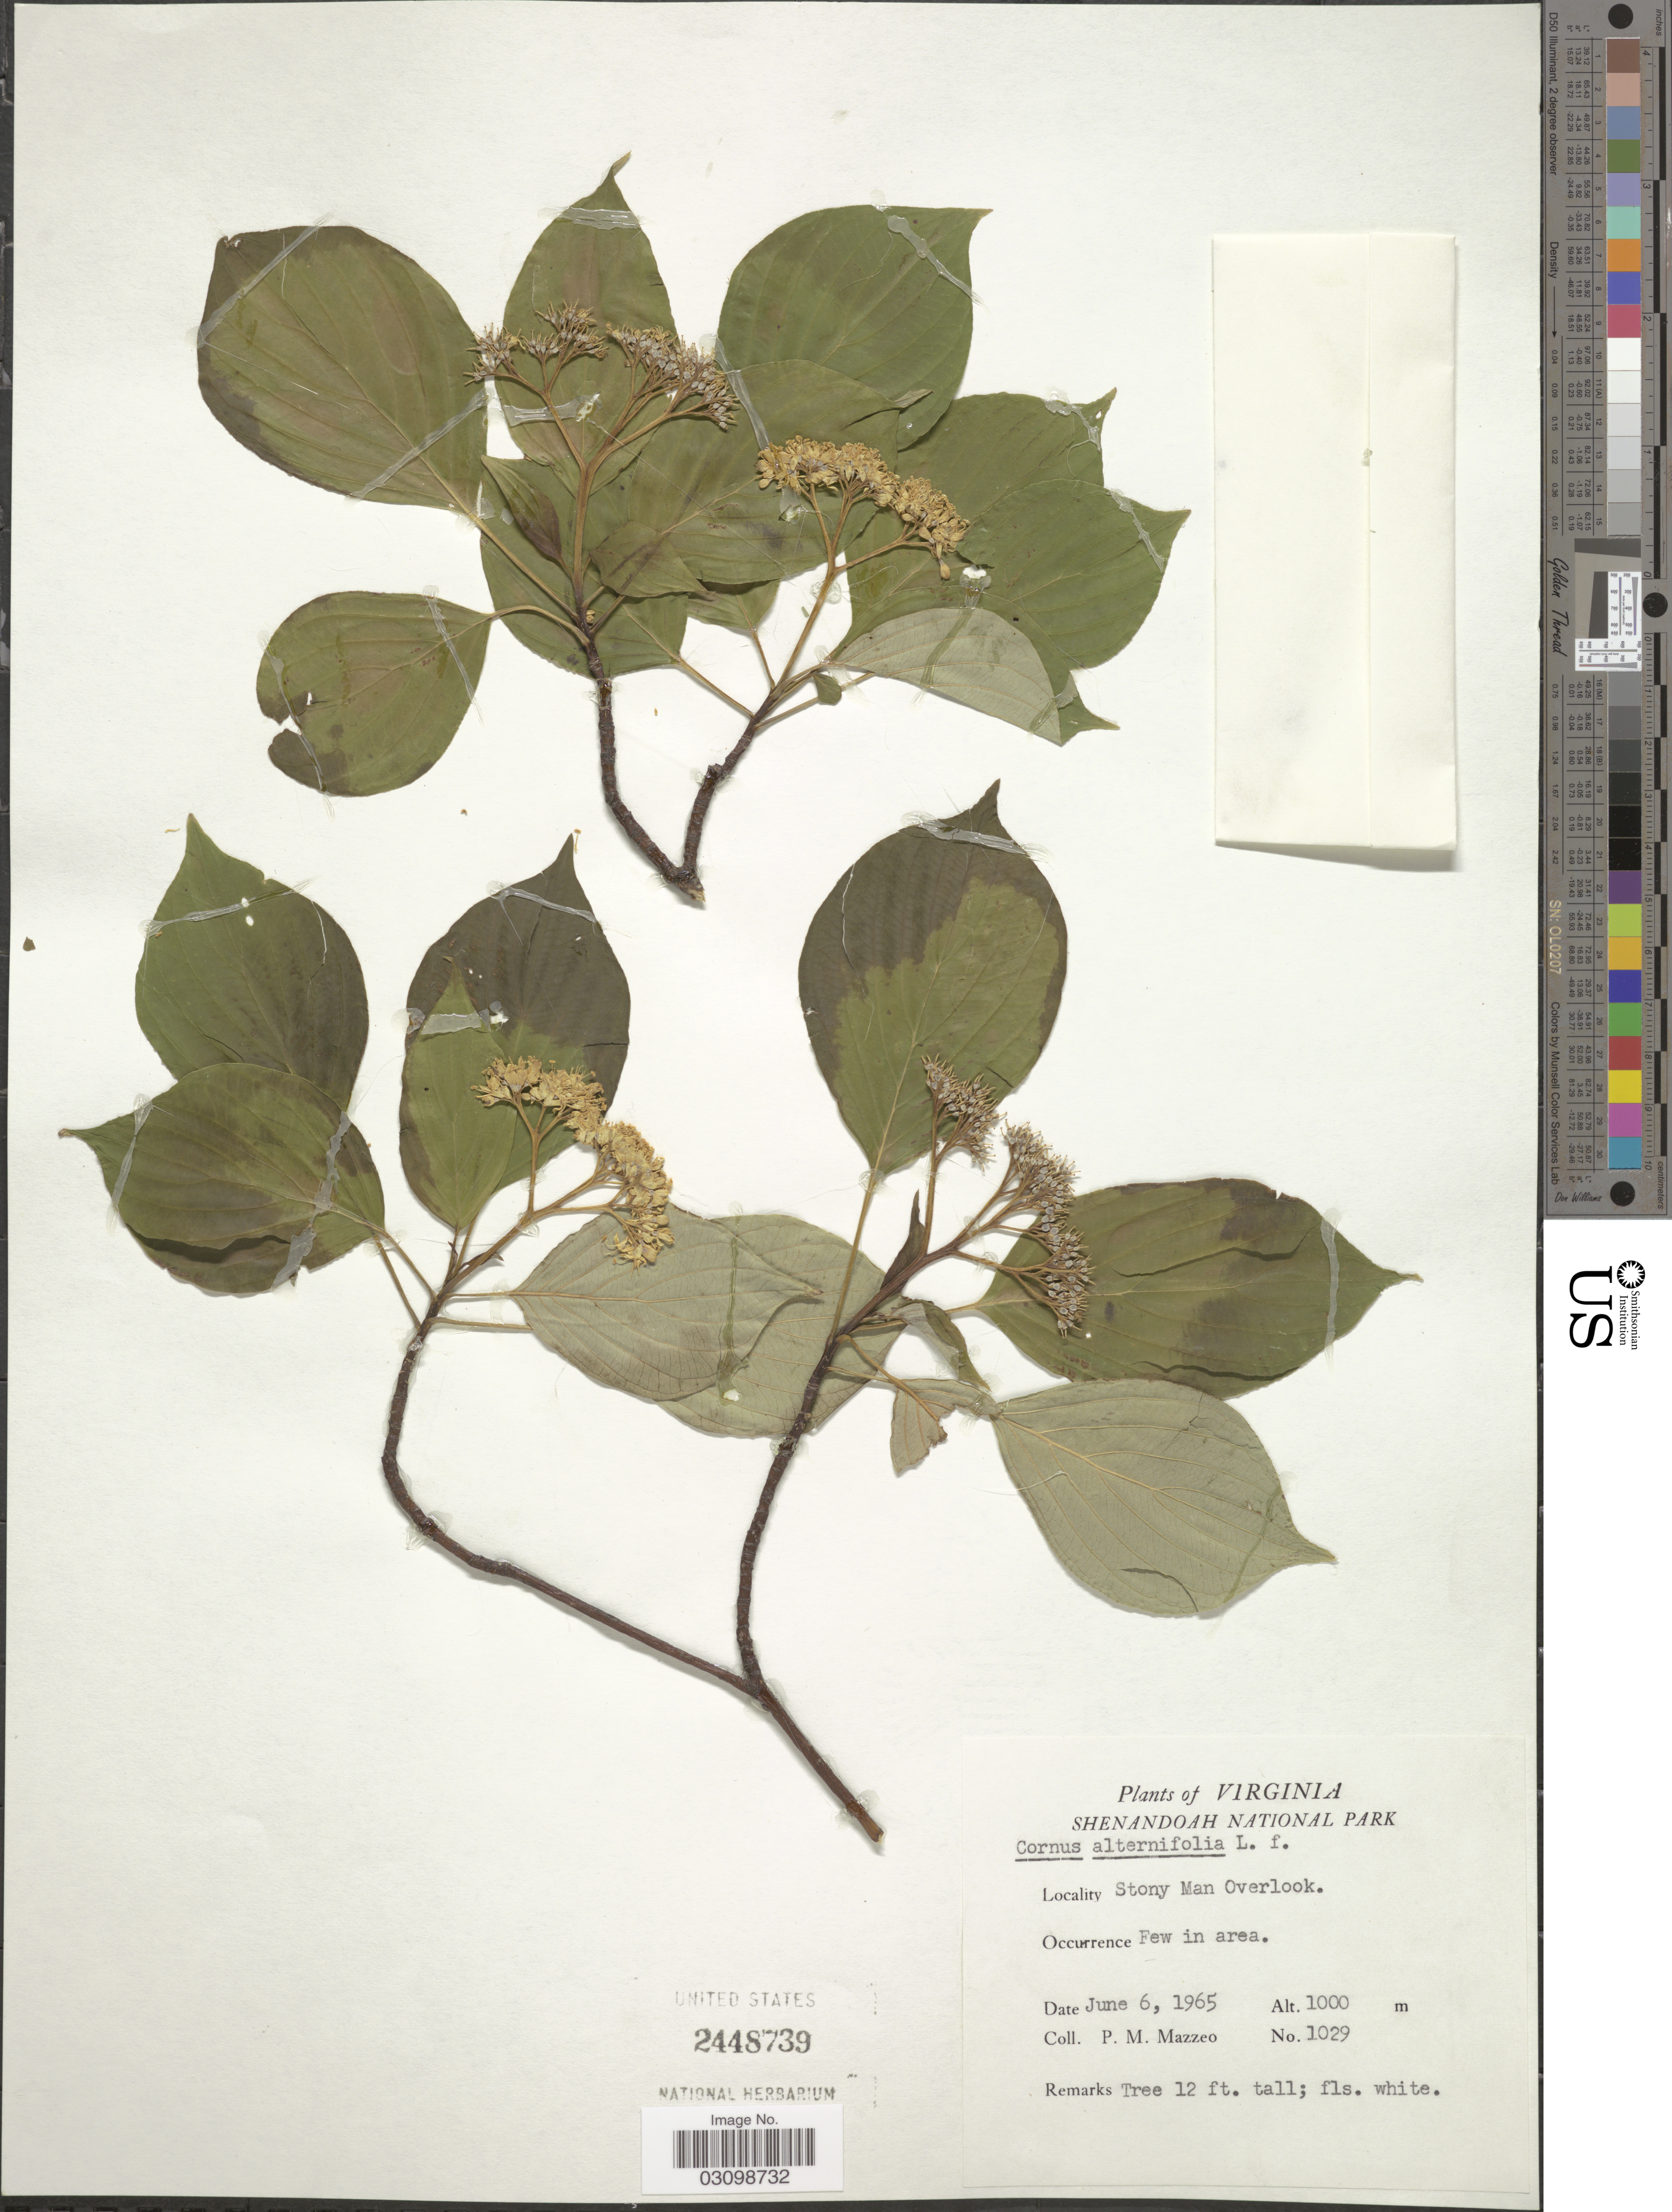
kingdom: Plantae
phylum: Tracheophyta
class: Magnoliopsida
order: Cornales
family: Cornaceae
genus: Cornus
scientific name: Cornus alternifolia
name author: L.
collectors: P. Mazzeo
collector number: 1029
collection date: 1965-06-06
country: United States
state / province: Virginia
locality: Shenandoah National Park. Stony Man Overlook.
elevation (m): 1000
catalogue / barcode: US 2448739